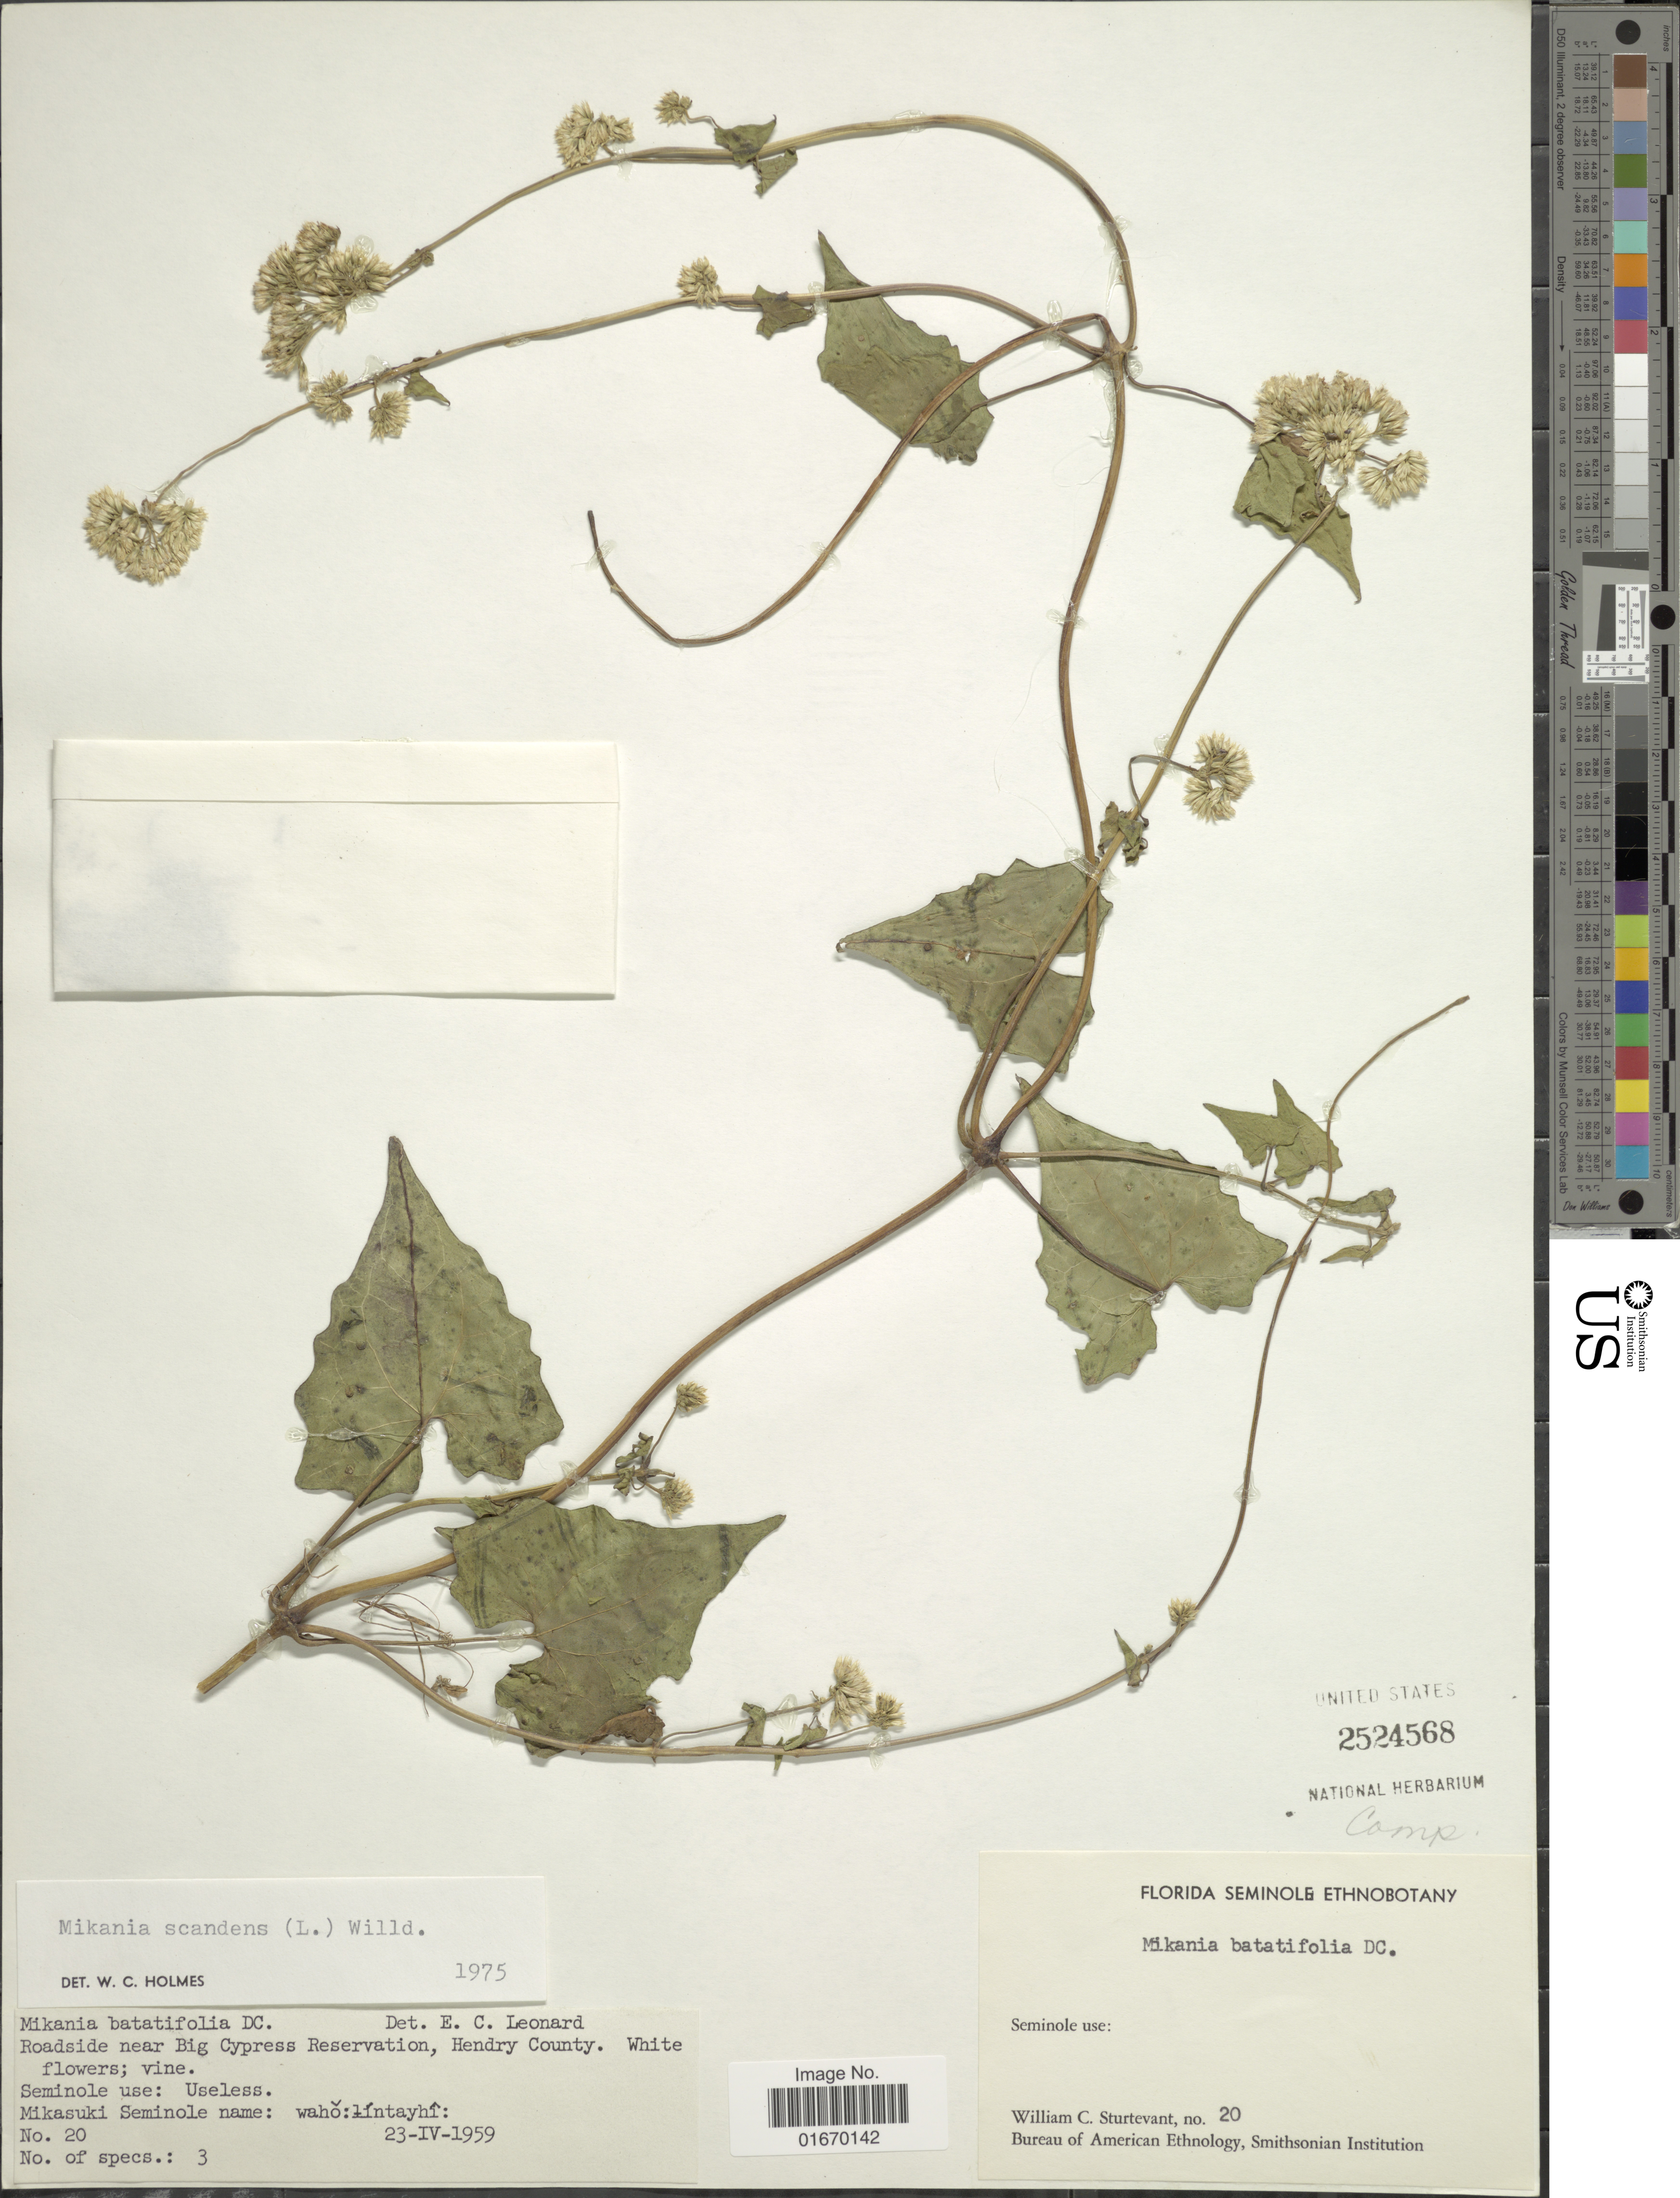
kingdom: Plantae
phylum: Tracheophyta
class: Magnoliopsida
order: Asterales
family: Asteraceae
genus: Mikania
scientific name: Mikania scandens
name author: (L.) Willd.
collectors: W. Sturtevant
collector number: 20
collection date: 1959-04-23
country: United States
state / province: Florida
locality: Roadside near Big Cypress Reservation, Hendry County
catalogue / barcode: US 2524568